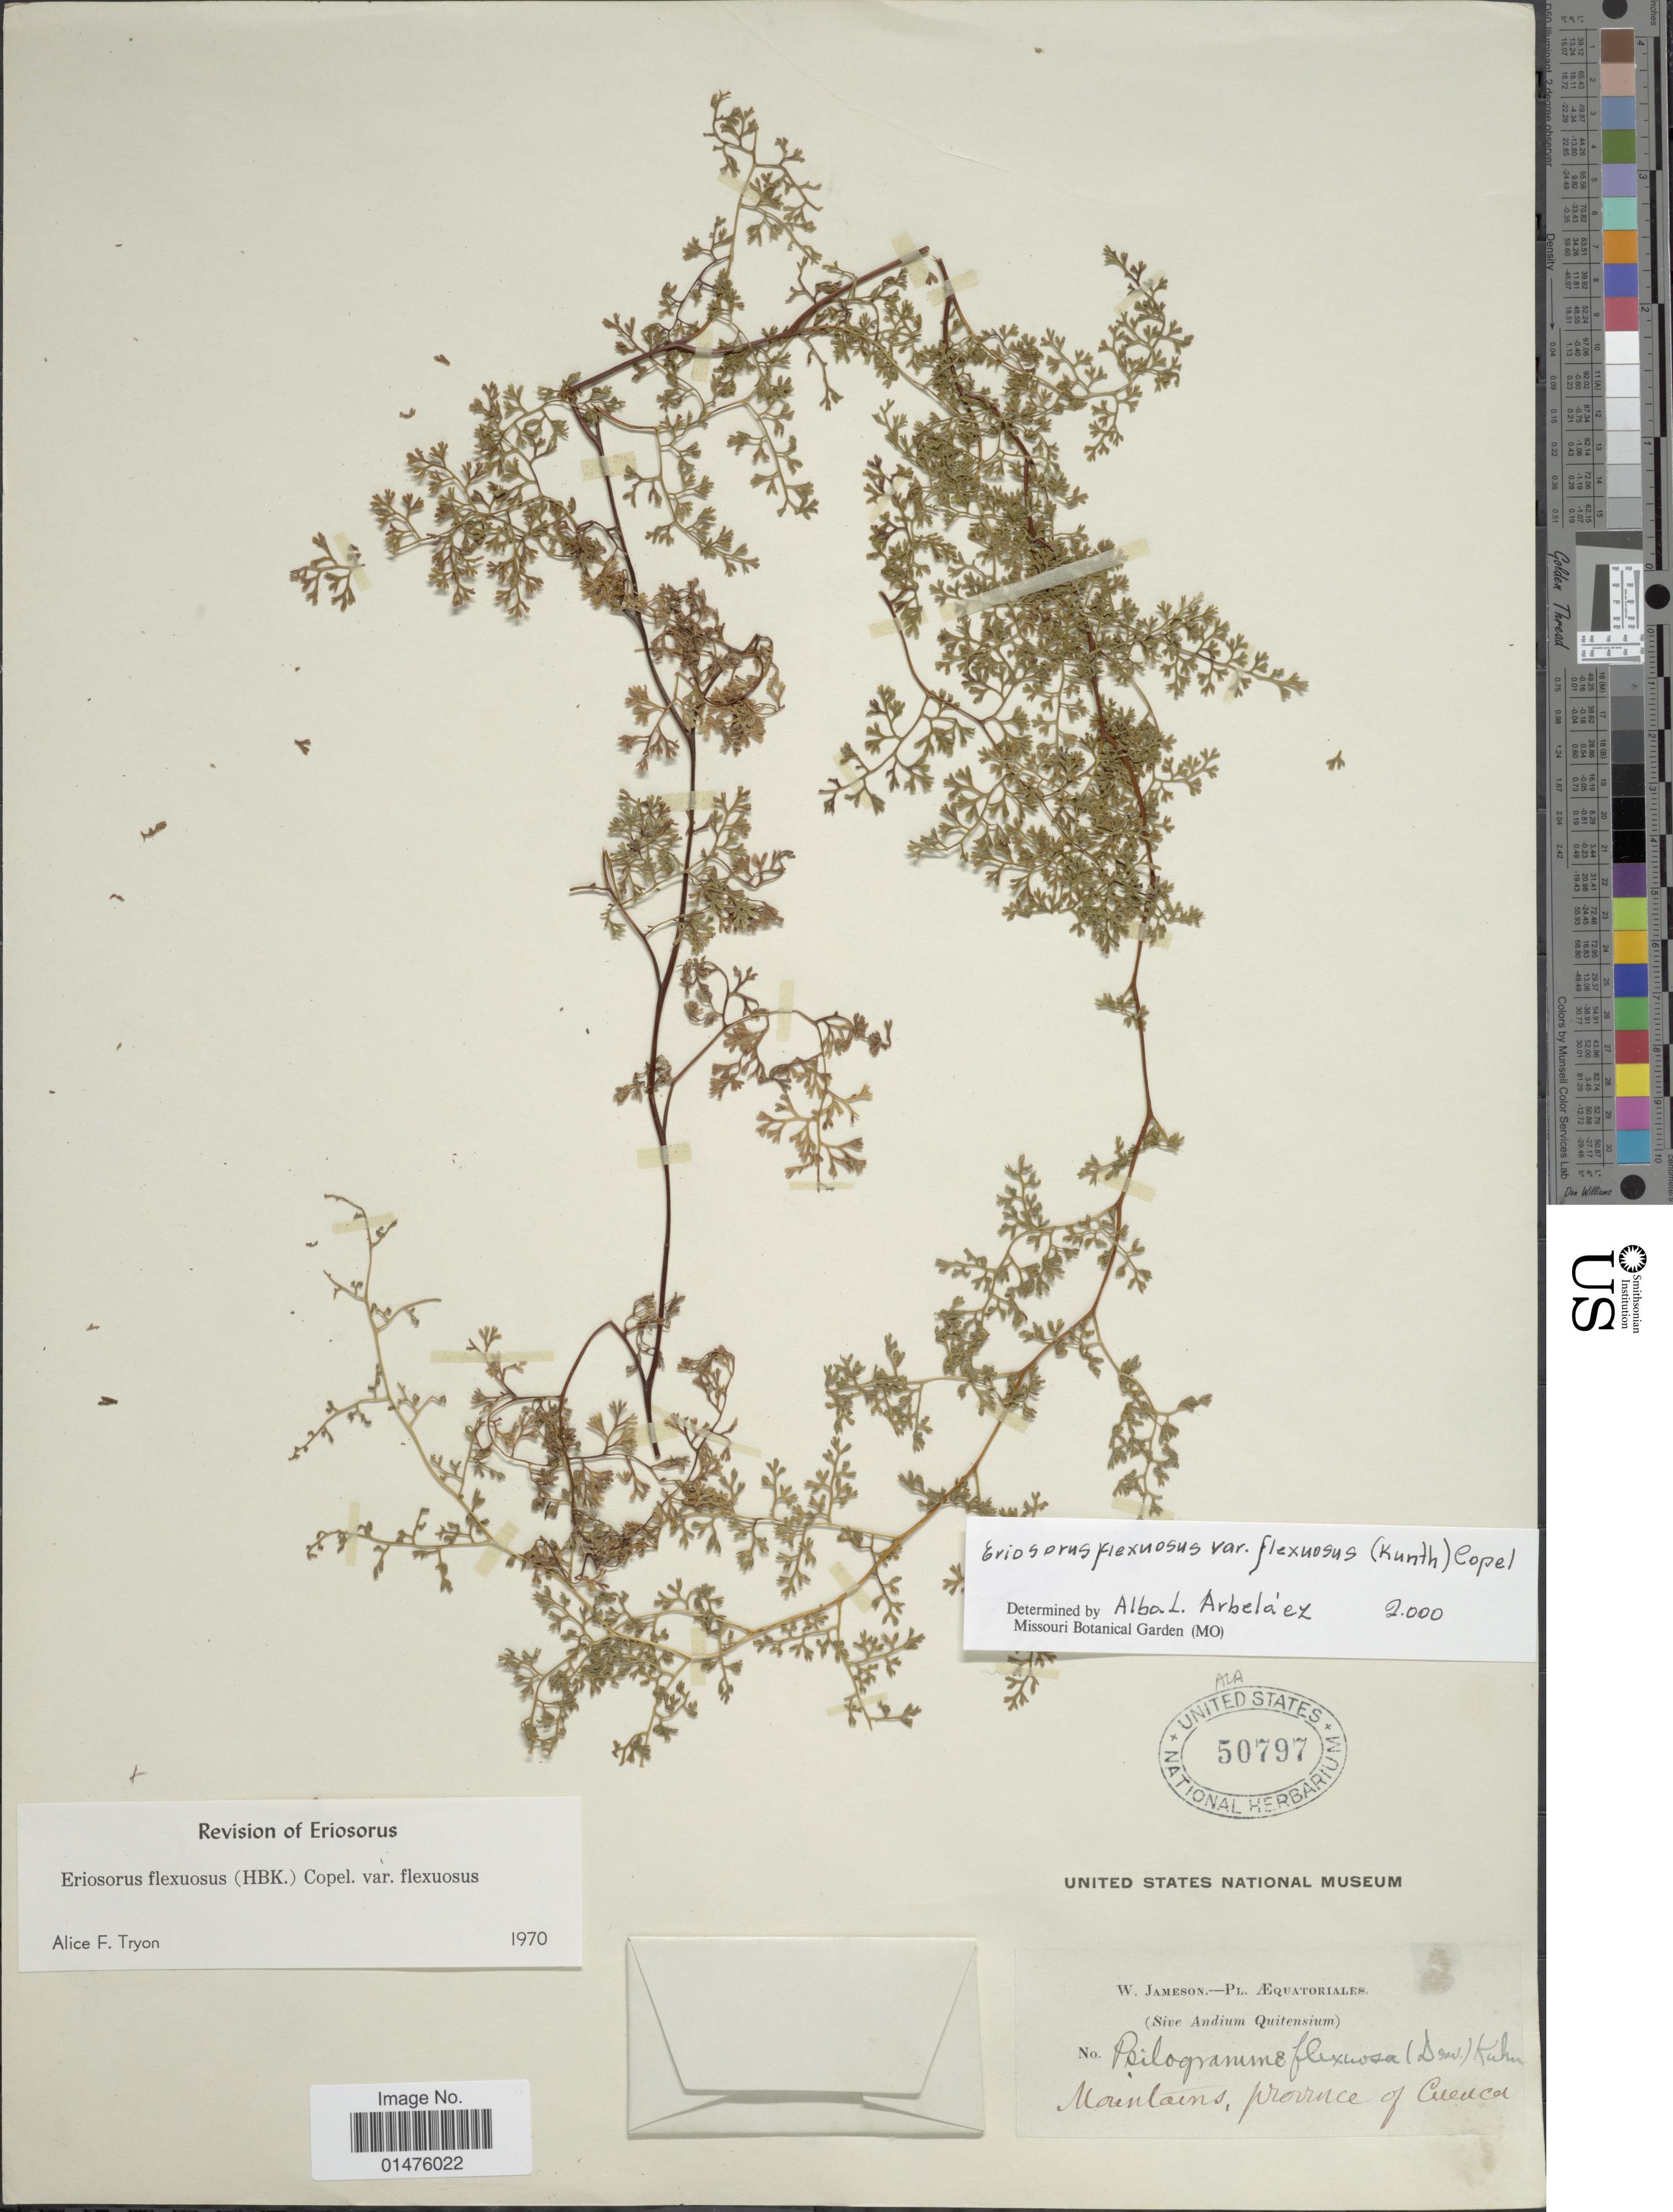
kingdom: Plantae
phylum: Tracheophyta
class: Polypodiopsida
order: Polypodiales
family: Pteridaceae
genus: Jamesonia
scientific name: Jamesonia flexuosa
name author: (Humb. & Bonpl.) Christenh.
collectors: W. Jameson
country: Ecuador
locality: Mountains, province of Cuenca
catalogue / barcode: US 50797